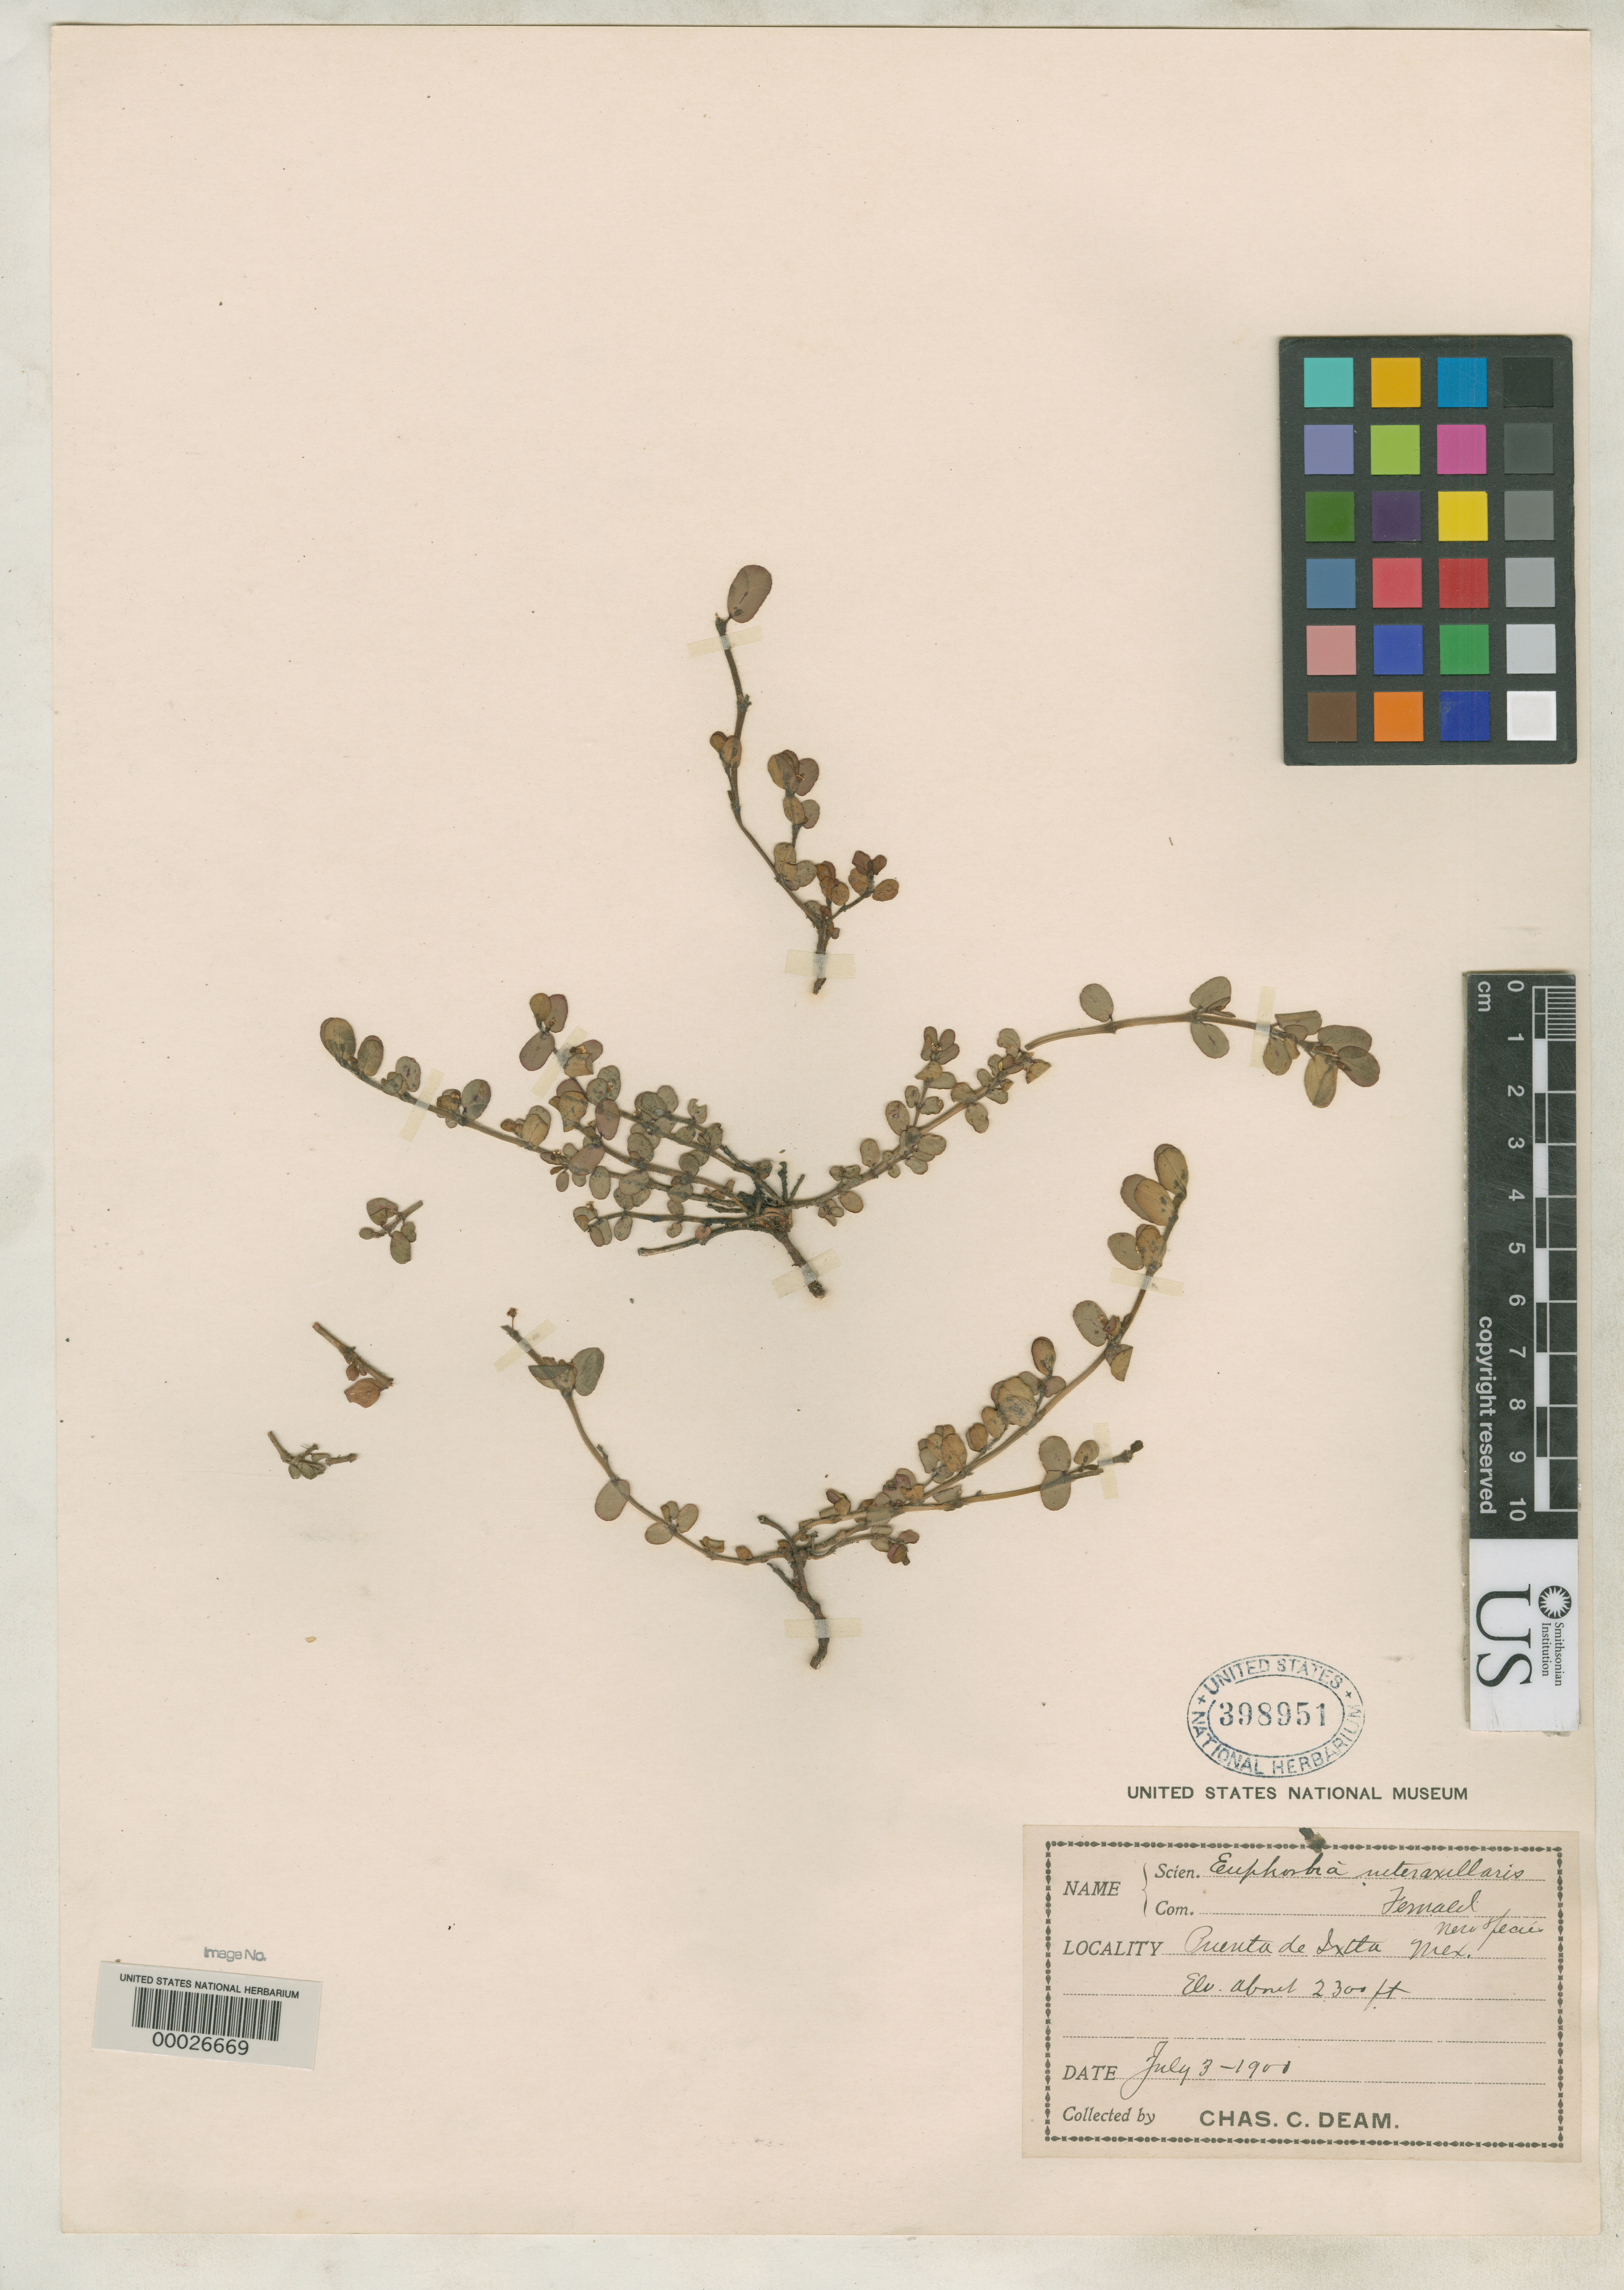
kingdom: Plantae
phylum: Tracheophyta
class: Magnoliopsida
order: Malpighiales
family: Euphorbiaceae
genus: Euphorbia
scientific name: Euphorbia interaxillaris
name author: Fernald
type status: Isotype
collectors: C. C. Deam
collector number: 25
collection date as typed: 03 Jul 1900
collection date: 1900-07-03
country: Mexico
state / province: Morelos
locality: Puente de Ixtila.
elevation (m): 701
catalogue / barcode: US 398951